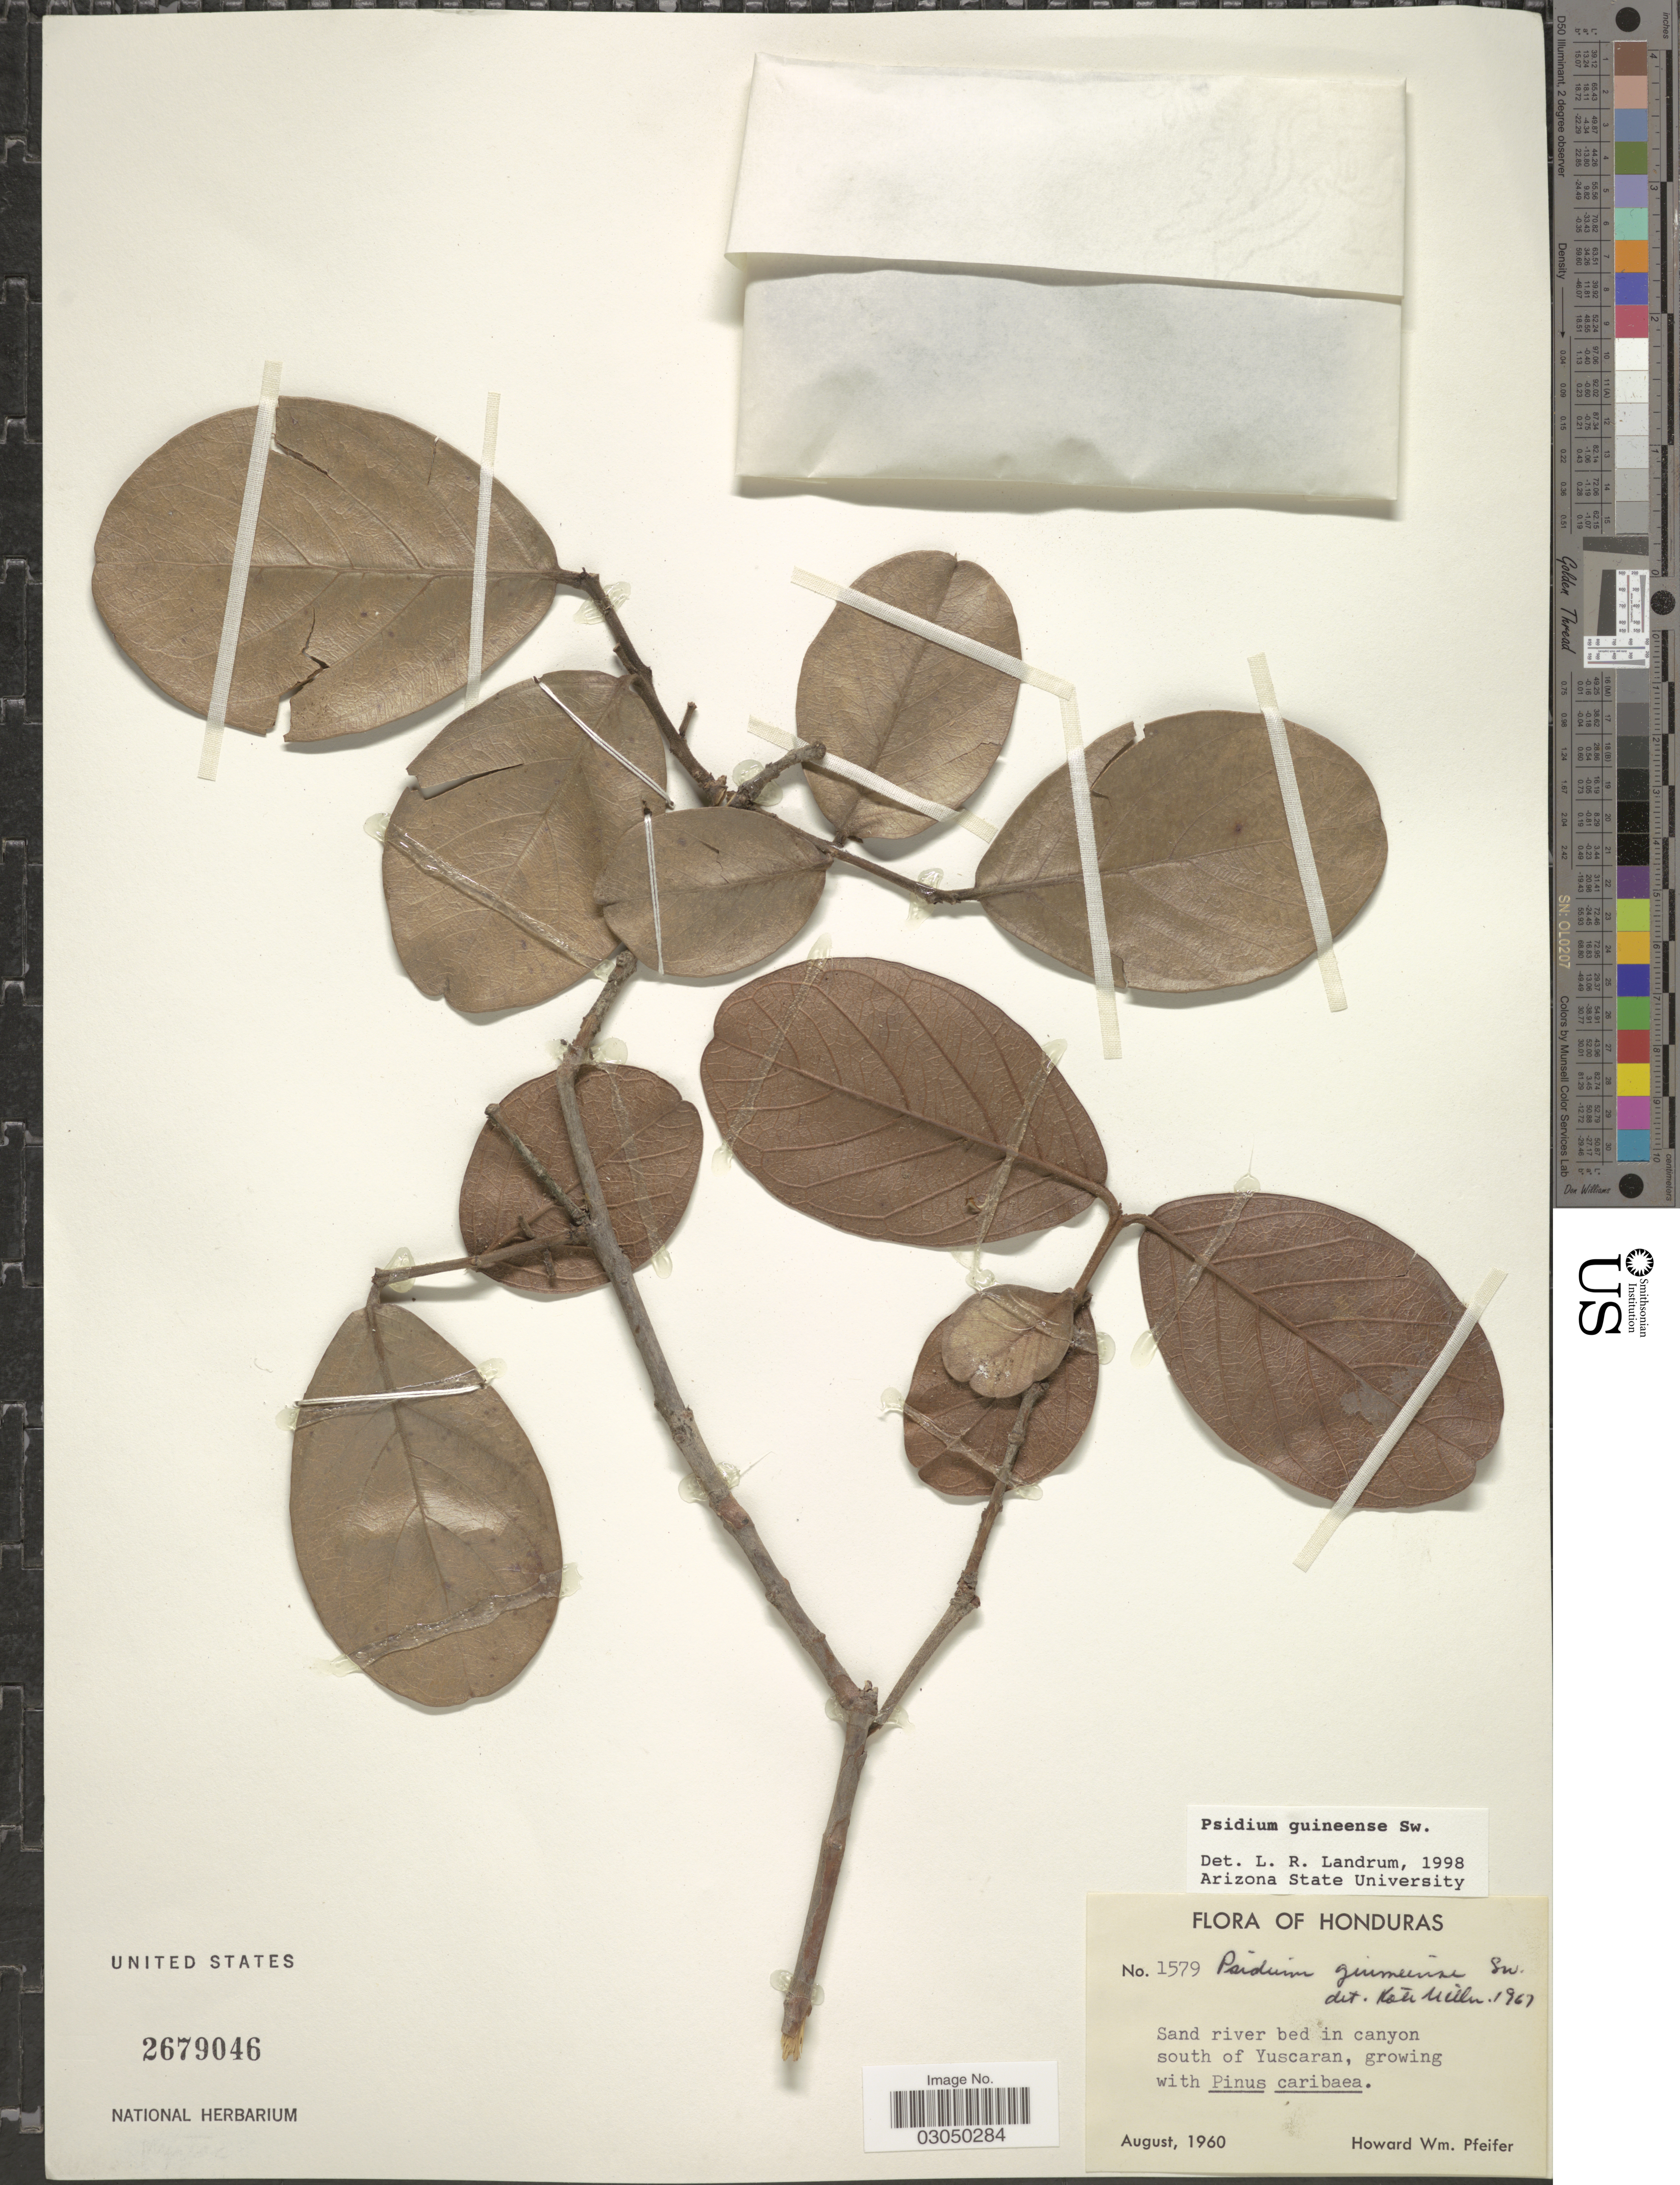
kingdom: Plantae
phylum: Tracheophyta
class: Magnoliopsida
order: Myrtales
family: Myrtaceae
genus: Psidium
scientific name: Psidium guineense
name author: Sw.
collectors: H. W. Pfeifer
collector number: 1579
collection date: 1960-08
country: Honduras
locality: Sand river bed in canyon south of Yuscaran.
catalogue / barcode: US 2679046